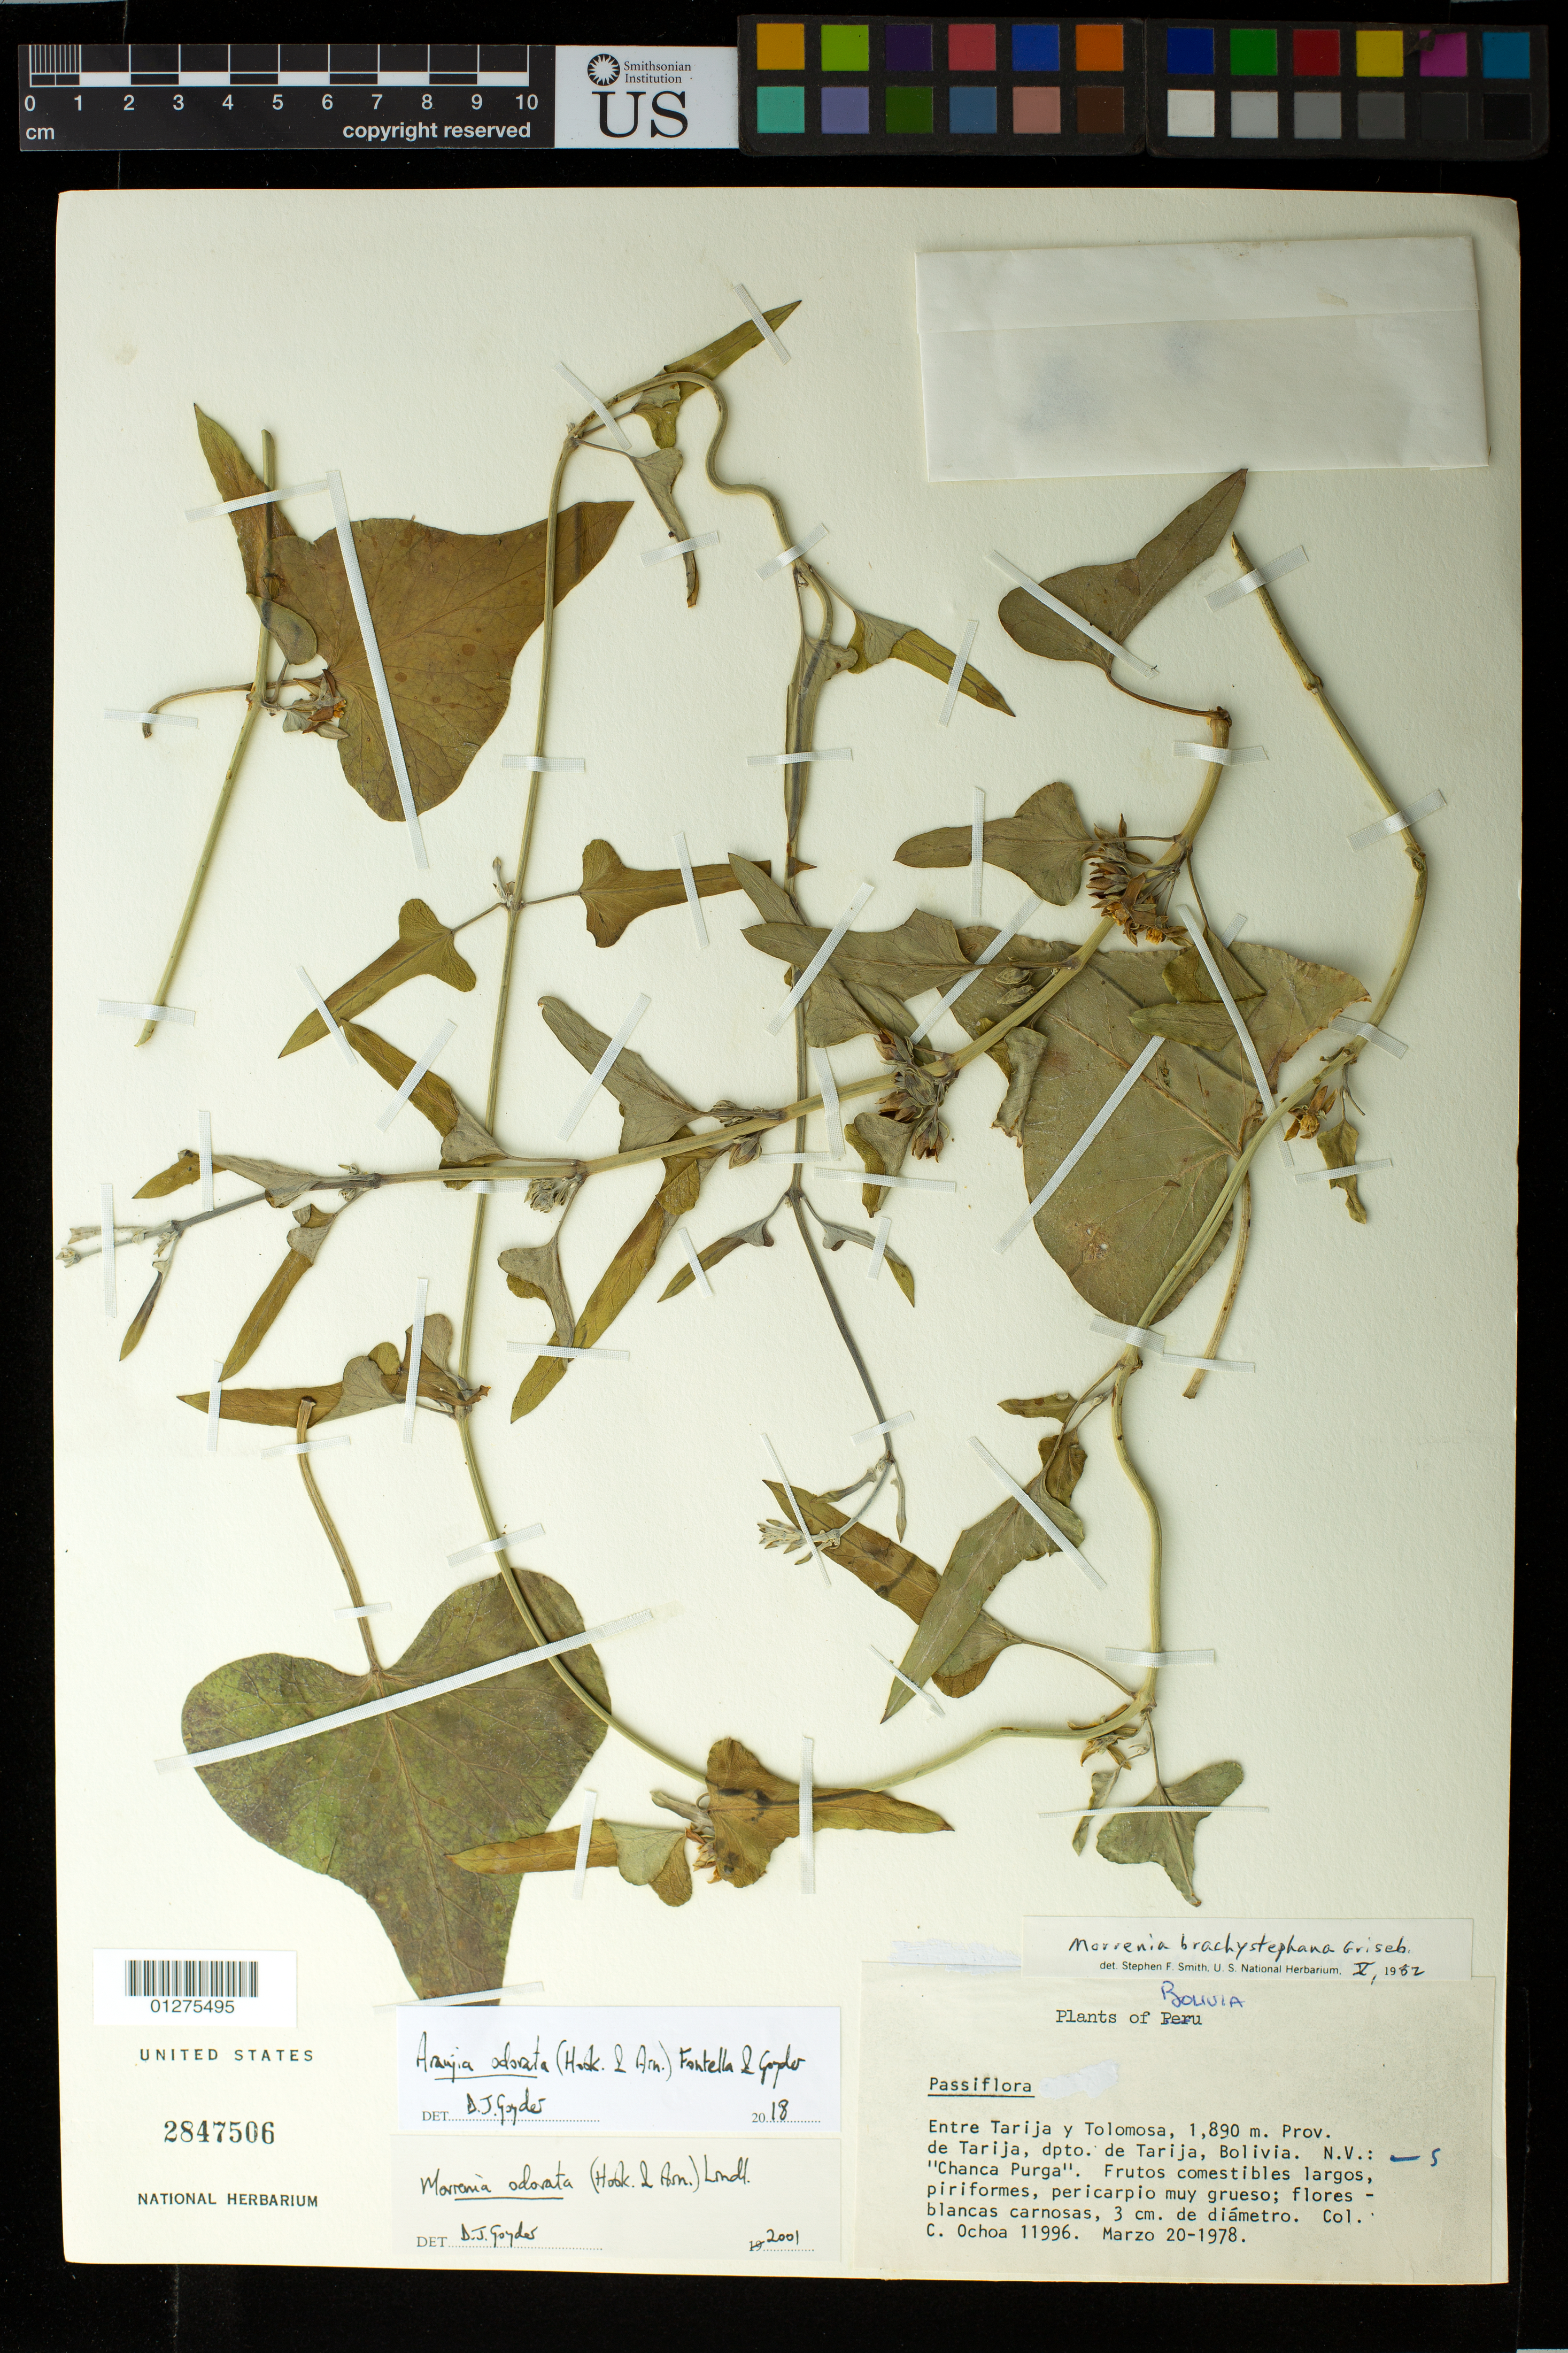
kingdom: Plantae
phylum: Tracheophyta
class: Magnoliopsida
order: Gentianales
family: Apocynaceae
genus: Araujia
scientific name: Araujia odorata (Hook. & Arn.) Fontella & Goyder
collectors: C. Ochoa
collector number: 11996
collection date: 1978-03-20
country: Bolivia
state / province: Tarija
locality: Tarija en Tolomosa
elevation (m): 1890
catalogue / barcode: US 2847506